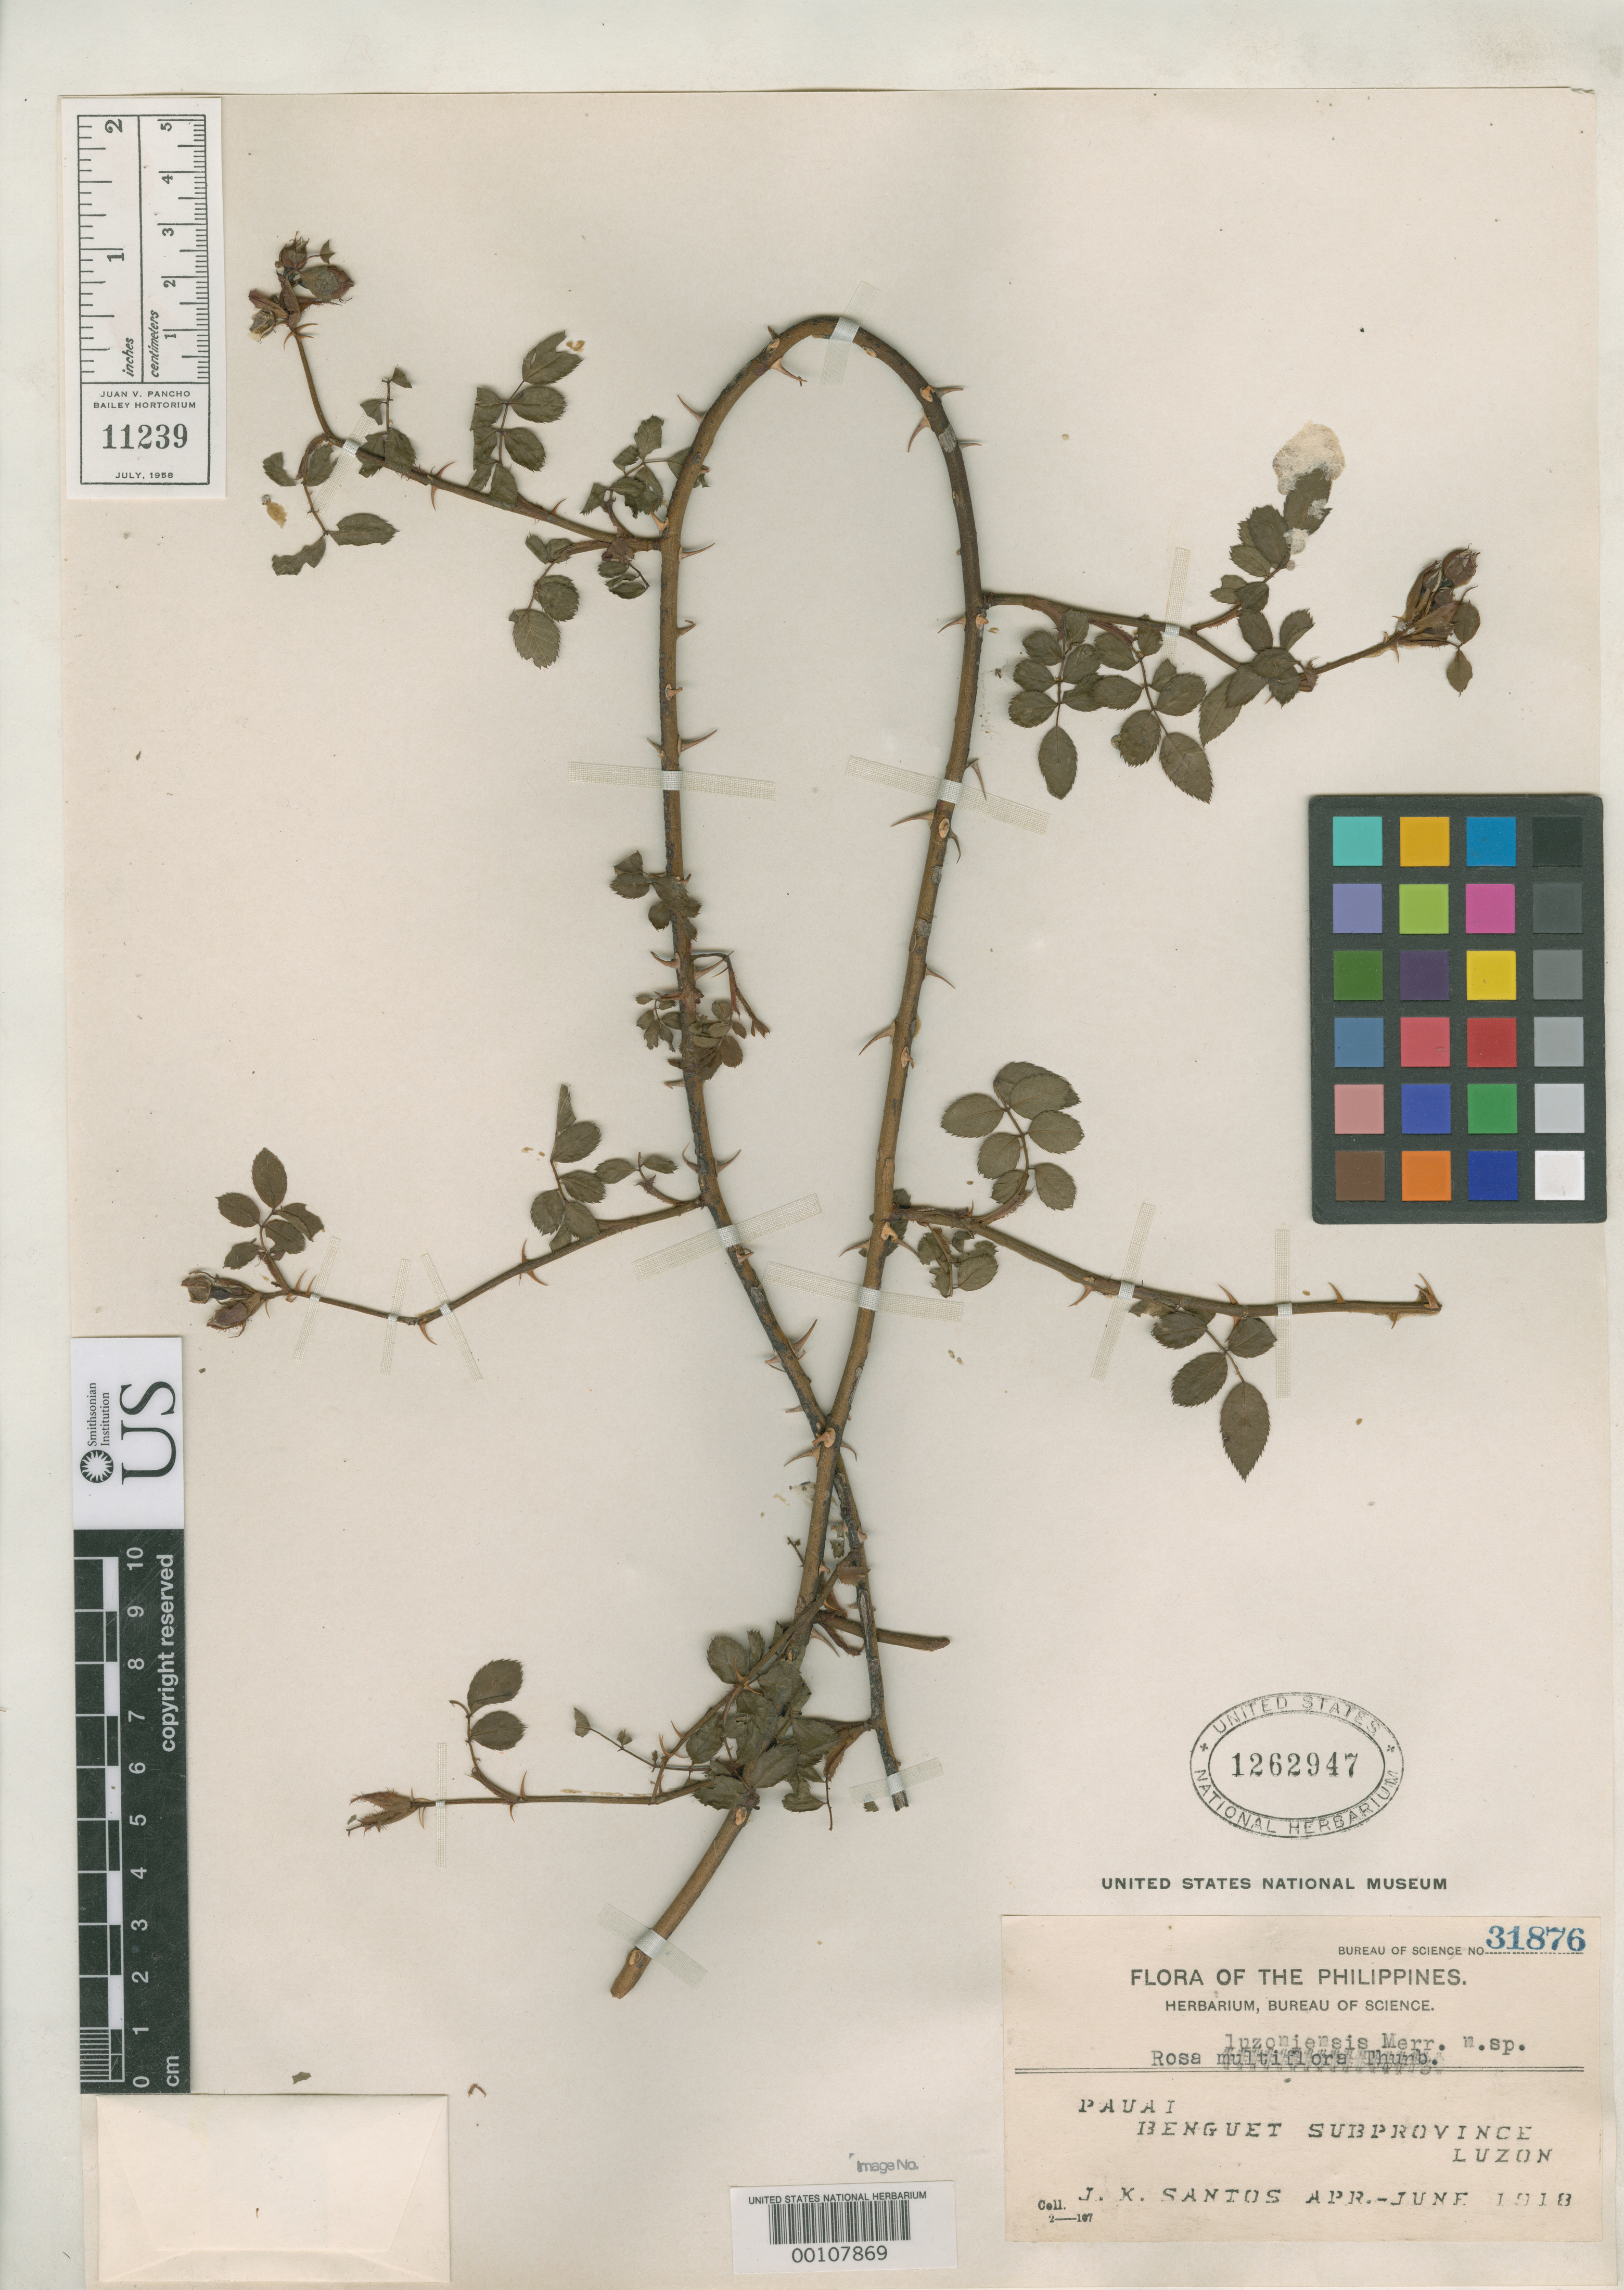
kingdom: Plantae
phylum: Tracheophyta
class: Magnoliopsida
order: Rosales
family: Rosaceae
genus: Rosa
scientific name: Rosa luzoniensis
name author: Merr.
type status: Isotype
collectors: J. K. Santos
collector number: Bur. Sci. 31876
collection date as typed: May 1918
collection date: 1918-05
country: Philippines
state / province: Cordillera (Administrative Region)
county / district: Benguet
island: Luzon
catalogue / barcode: US 1262947